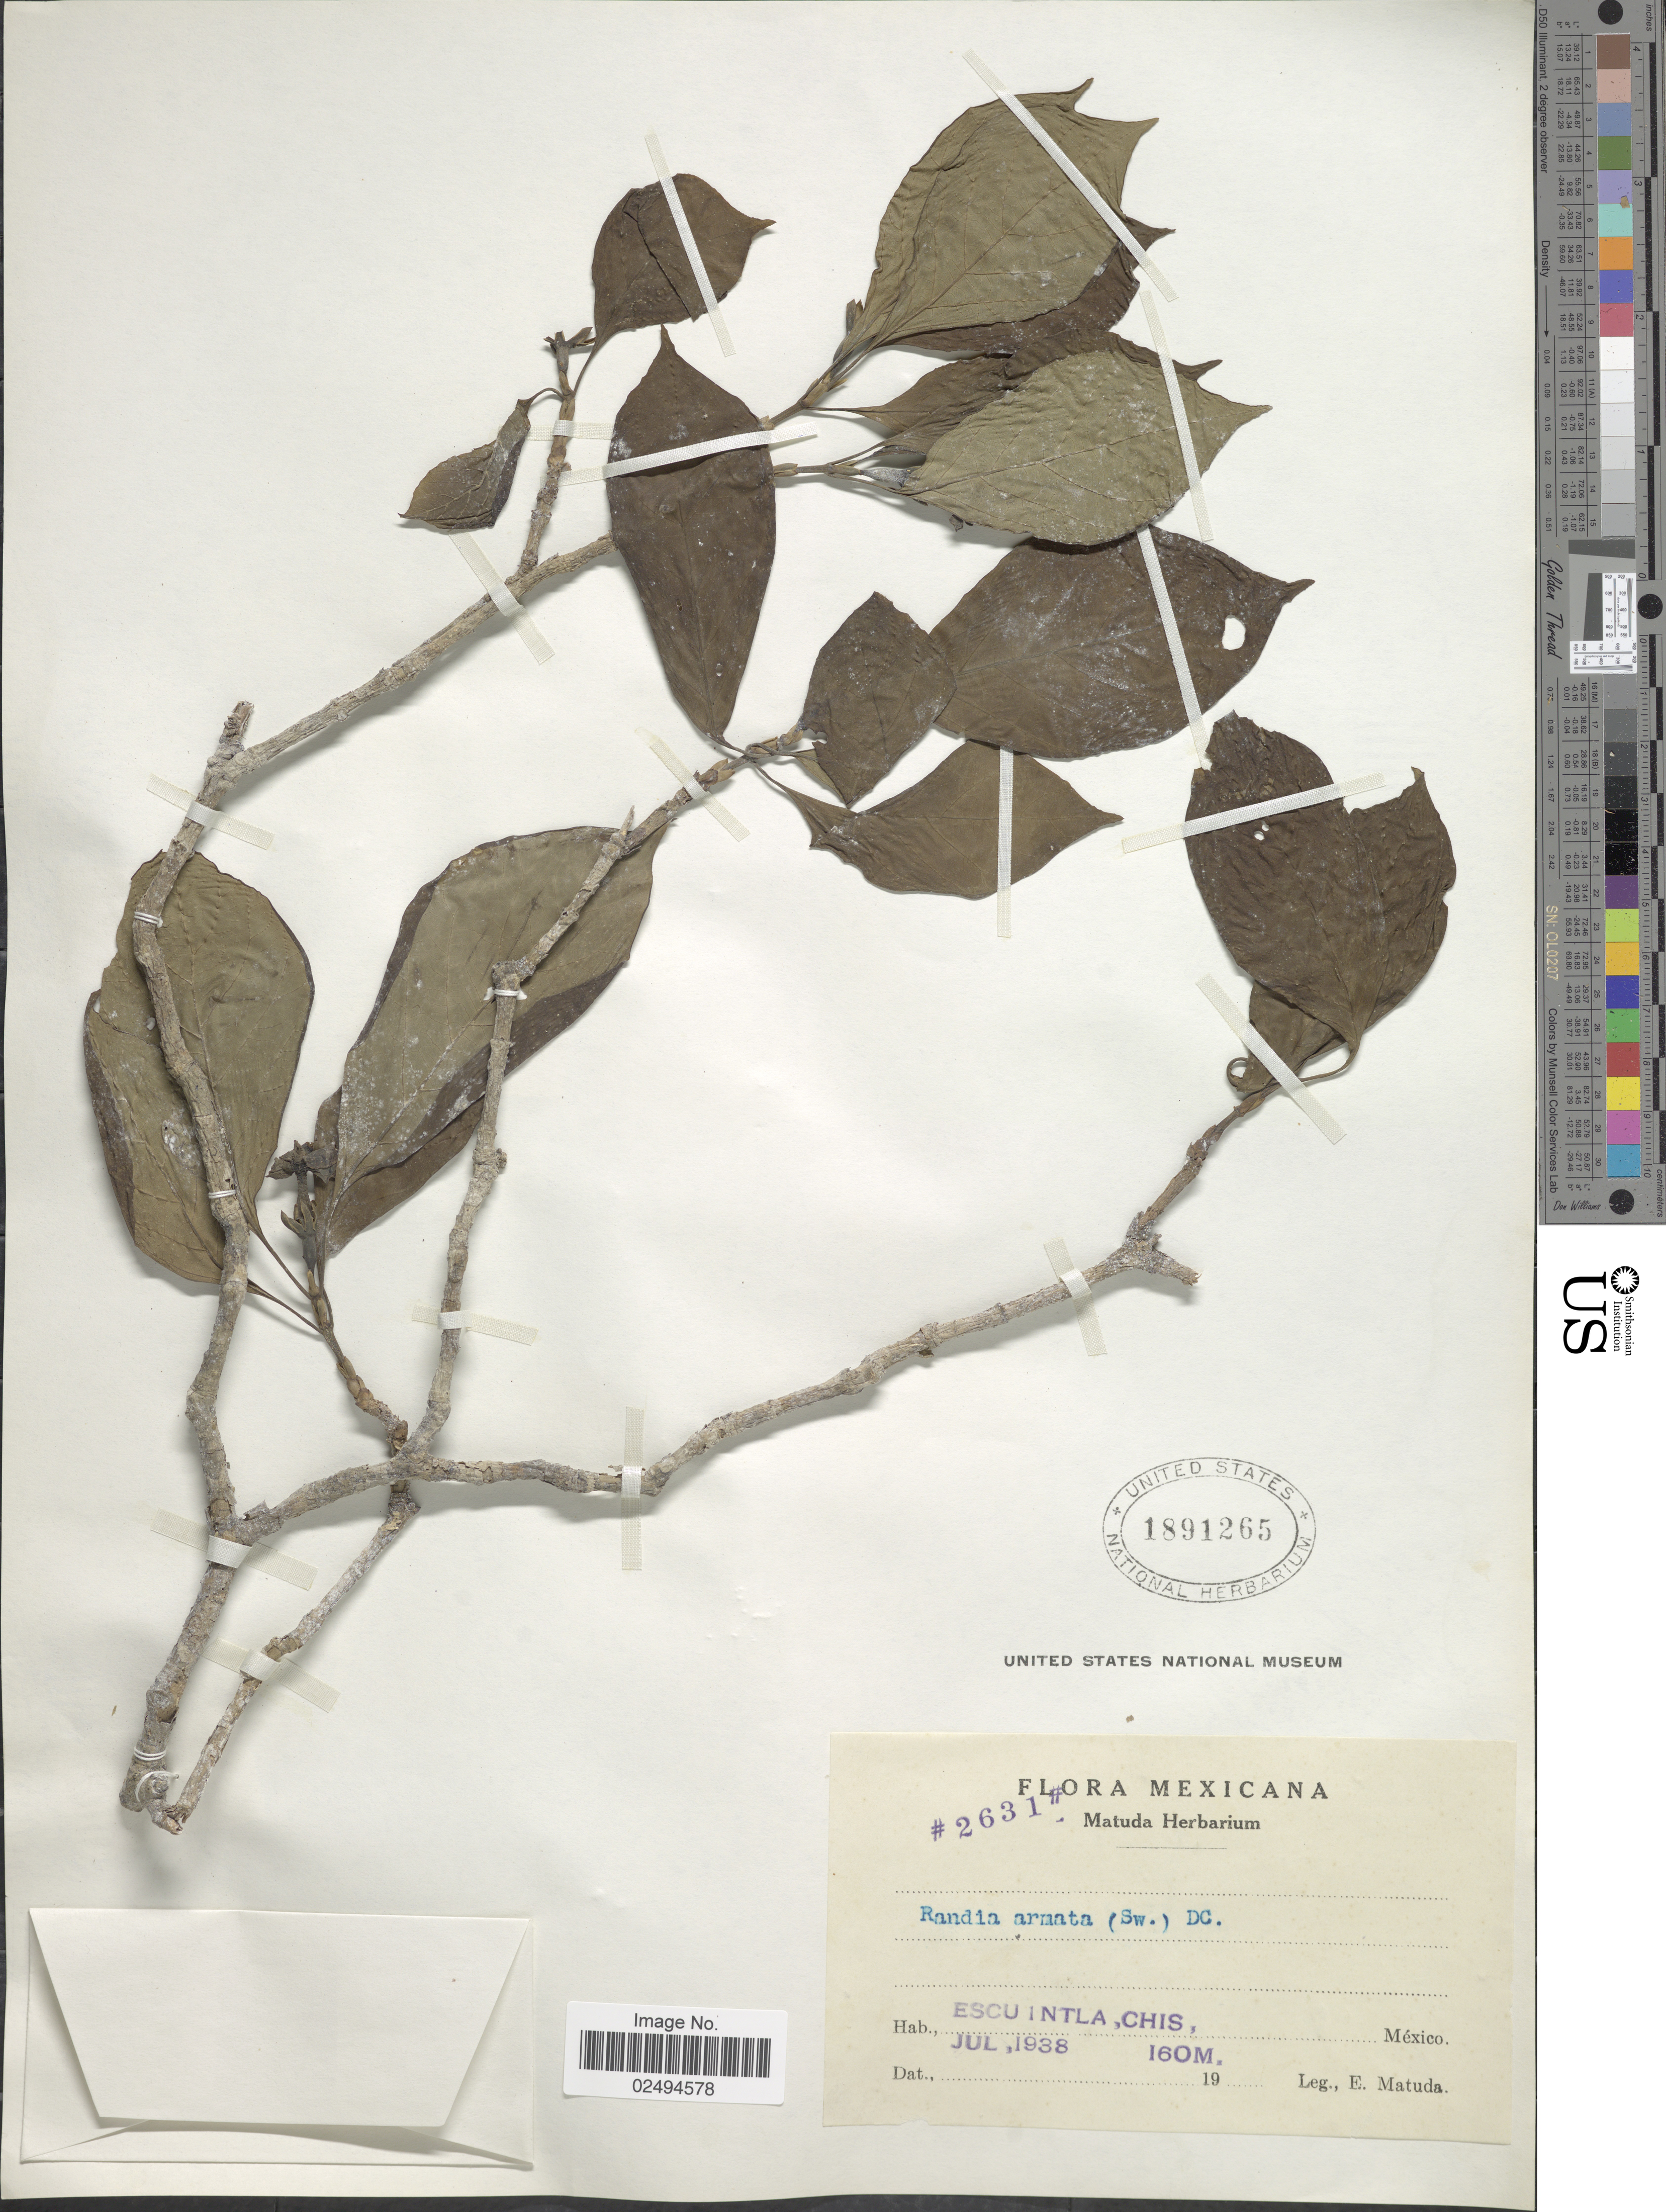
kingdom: Plantae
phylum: Tracheophyta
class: Magnoliopsida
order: Gentianales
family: Rubiaceae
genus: Randia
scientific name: Randia armata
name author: (Sw.) DC.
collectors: E. Matuda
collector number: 2631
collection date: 1938-07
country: Mexico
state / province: Chiapas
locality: Escuintla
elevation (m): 160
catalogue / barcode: US 1891265